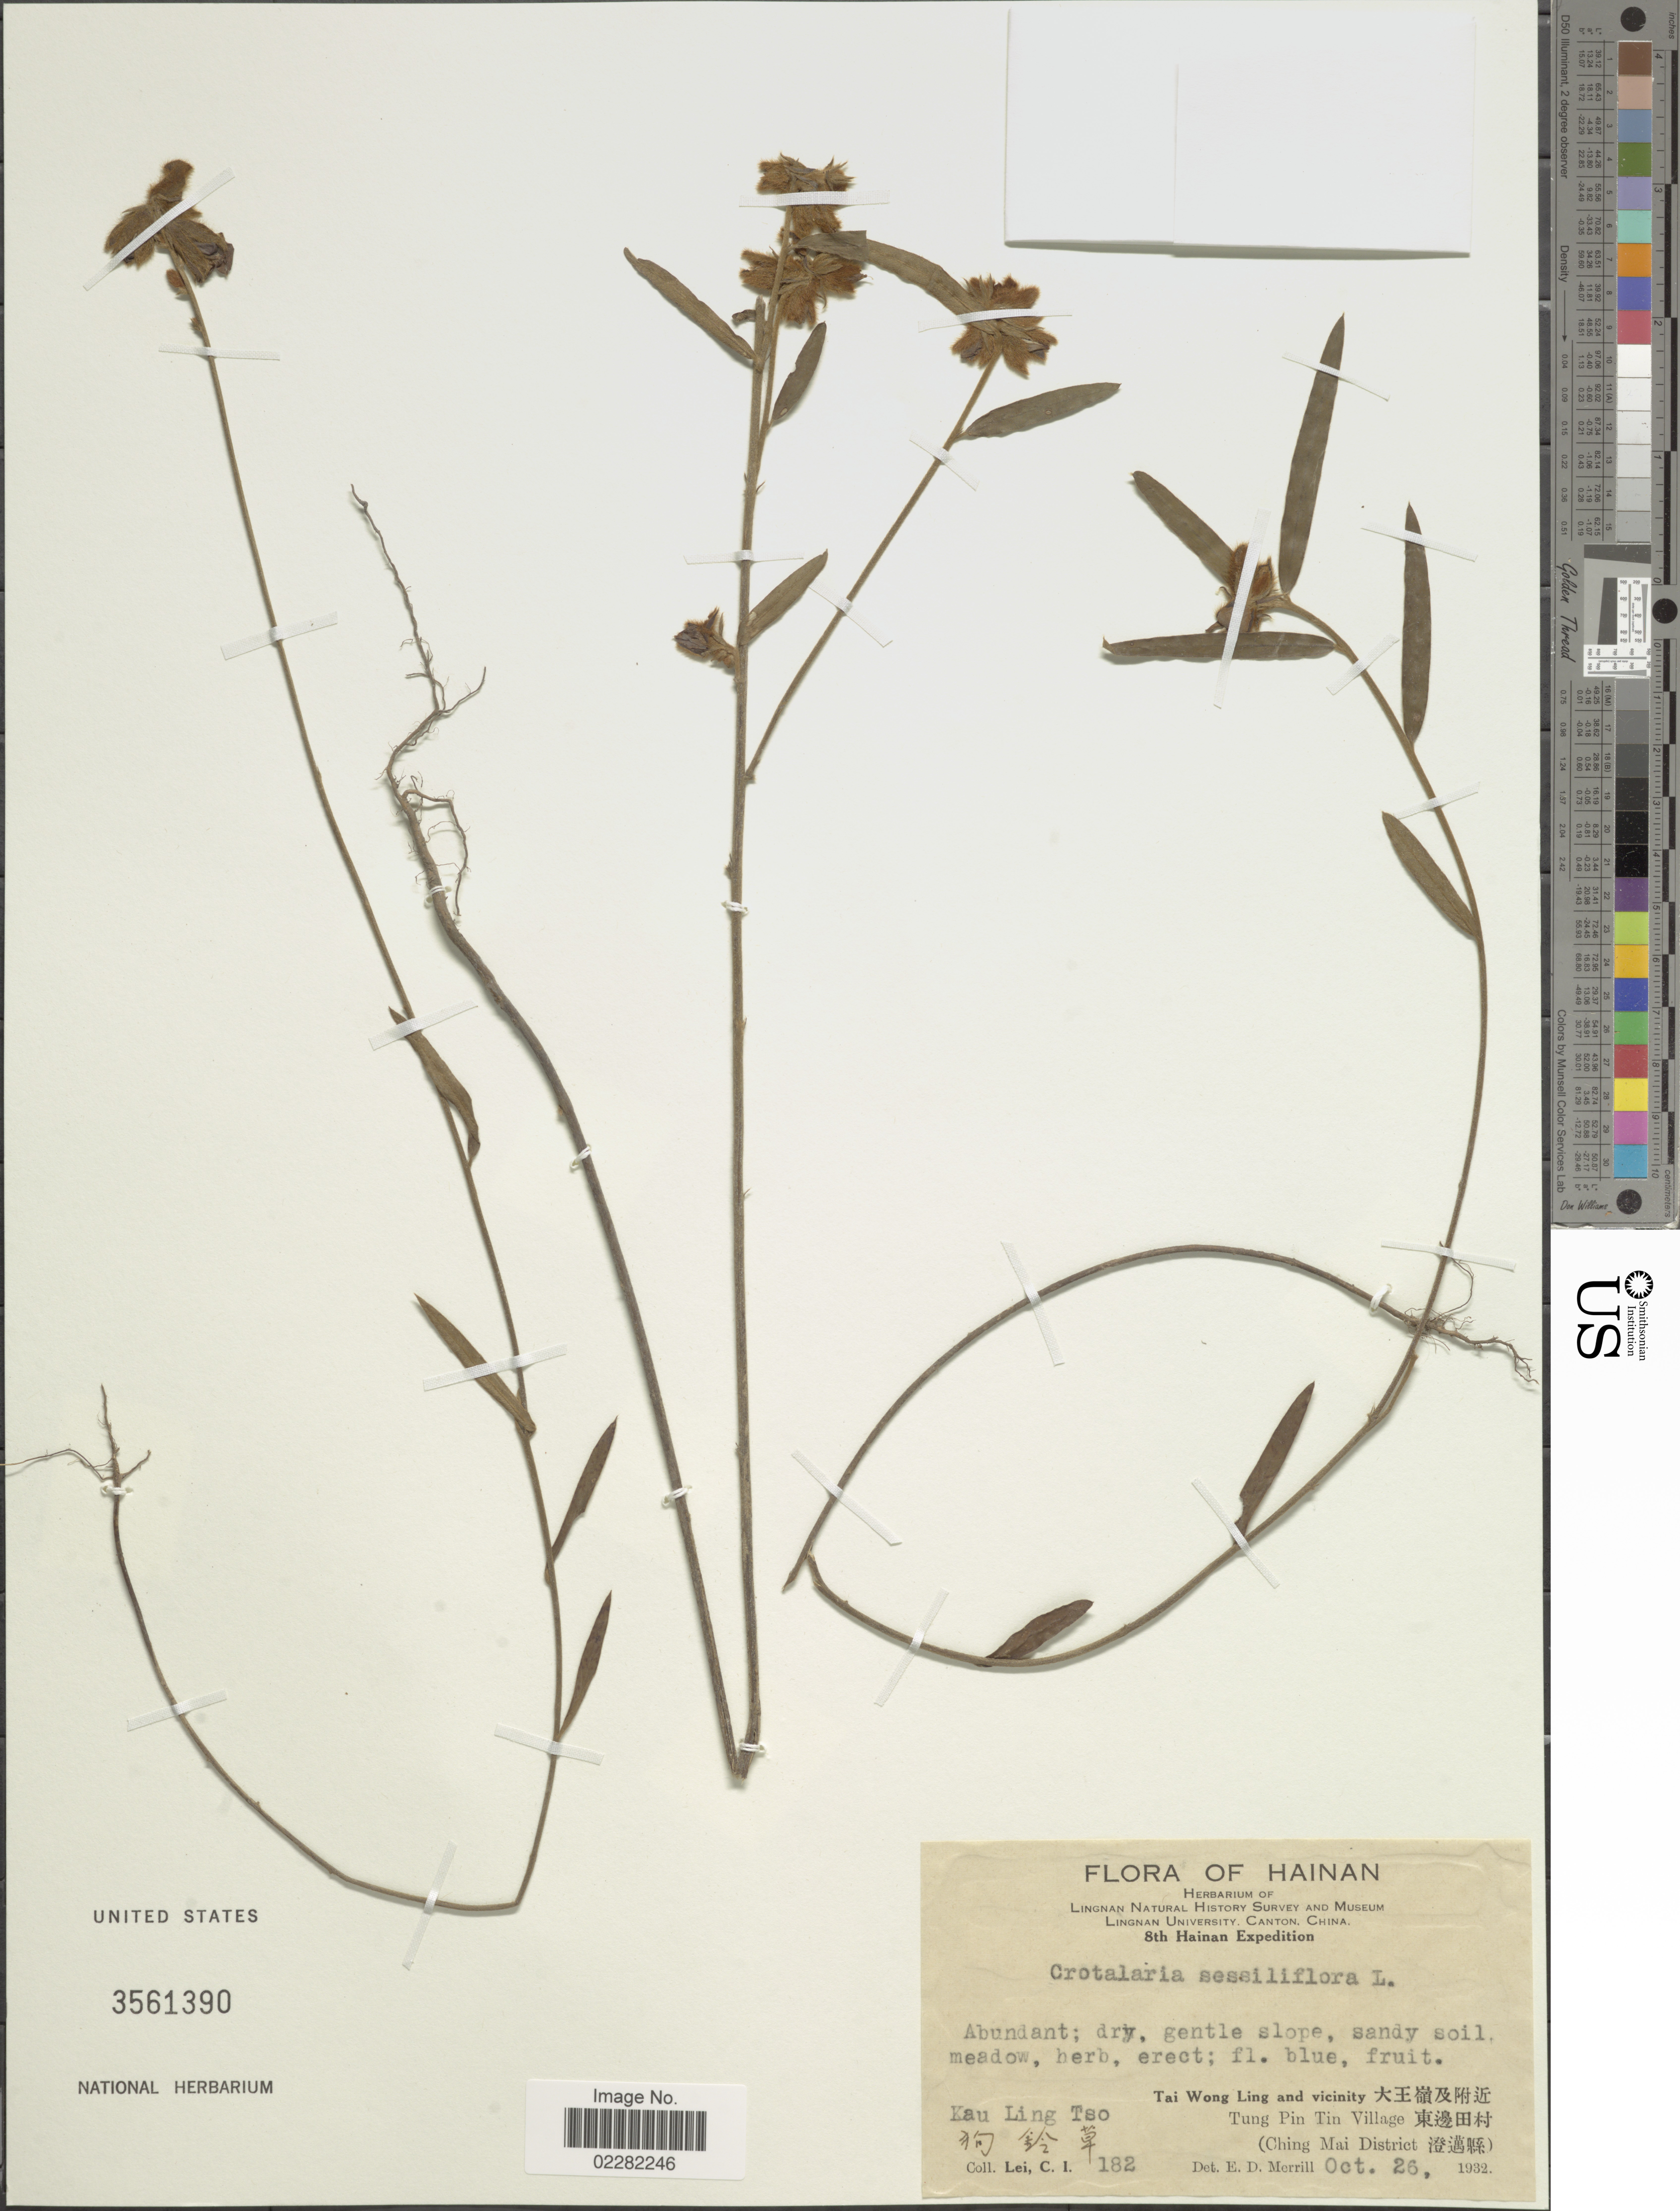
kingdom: Plantae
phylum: Tracheophyta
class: Magnoliopsida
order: Fabales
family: Fabaceae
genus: Crotalaria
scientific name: Crotalaria sessilifolia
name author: L.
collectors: C. I. Lei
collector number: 182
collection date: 1932-10-26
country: China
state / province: Hainan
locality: Hainan, Tai Wong Ling and vicinity Tung Pin Tin village (Ching Mai District). Kau Ling Tso [unsure placement]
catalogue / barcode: US 3561390